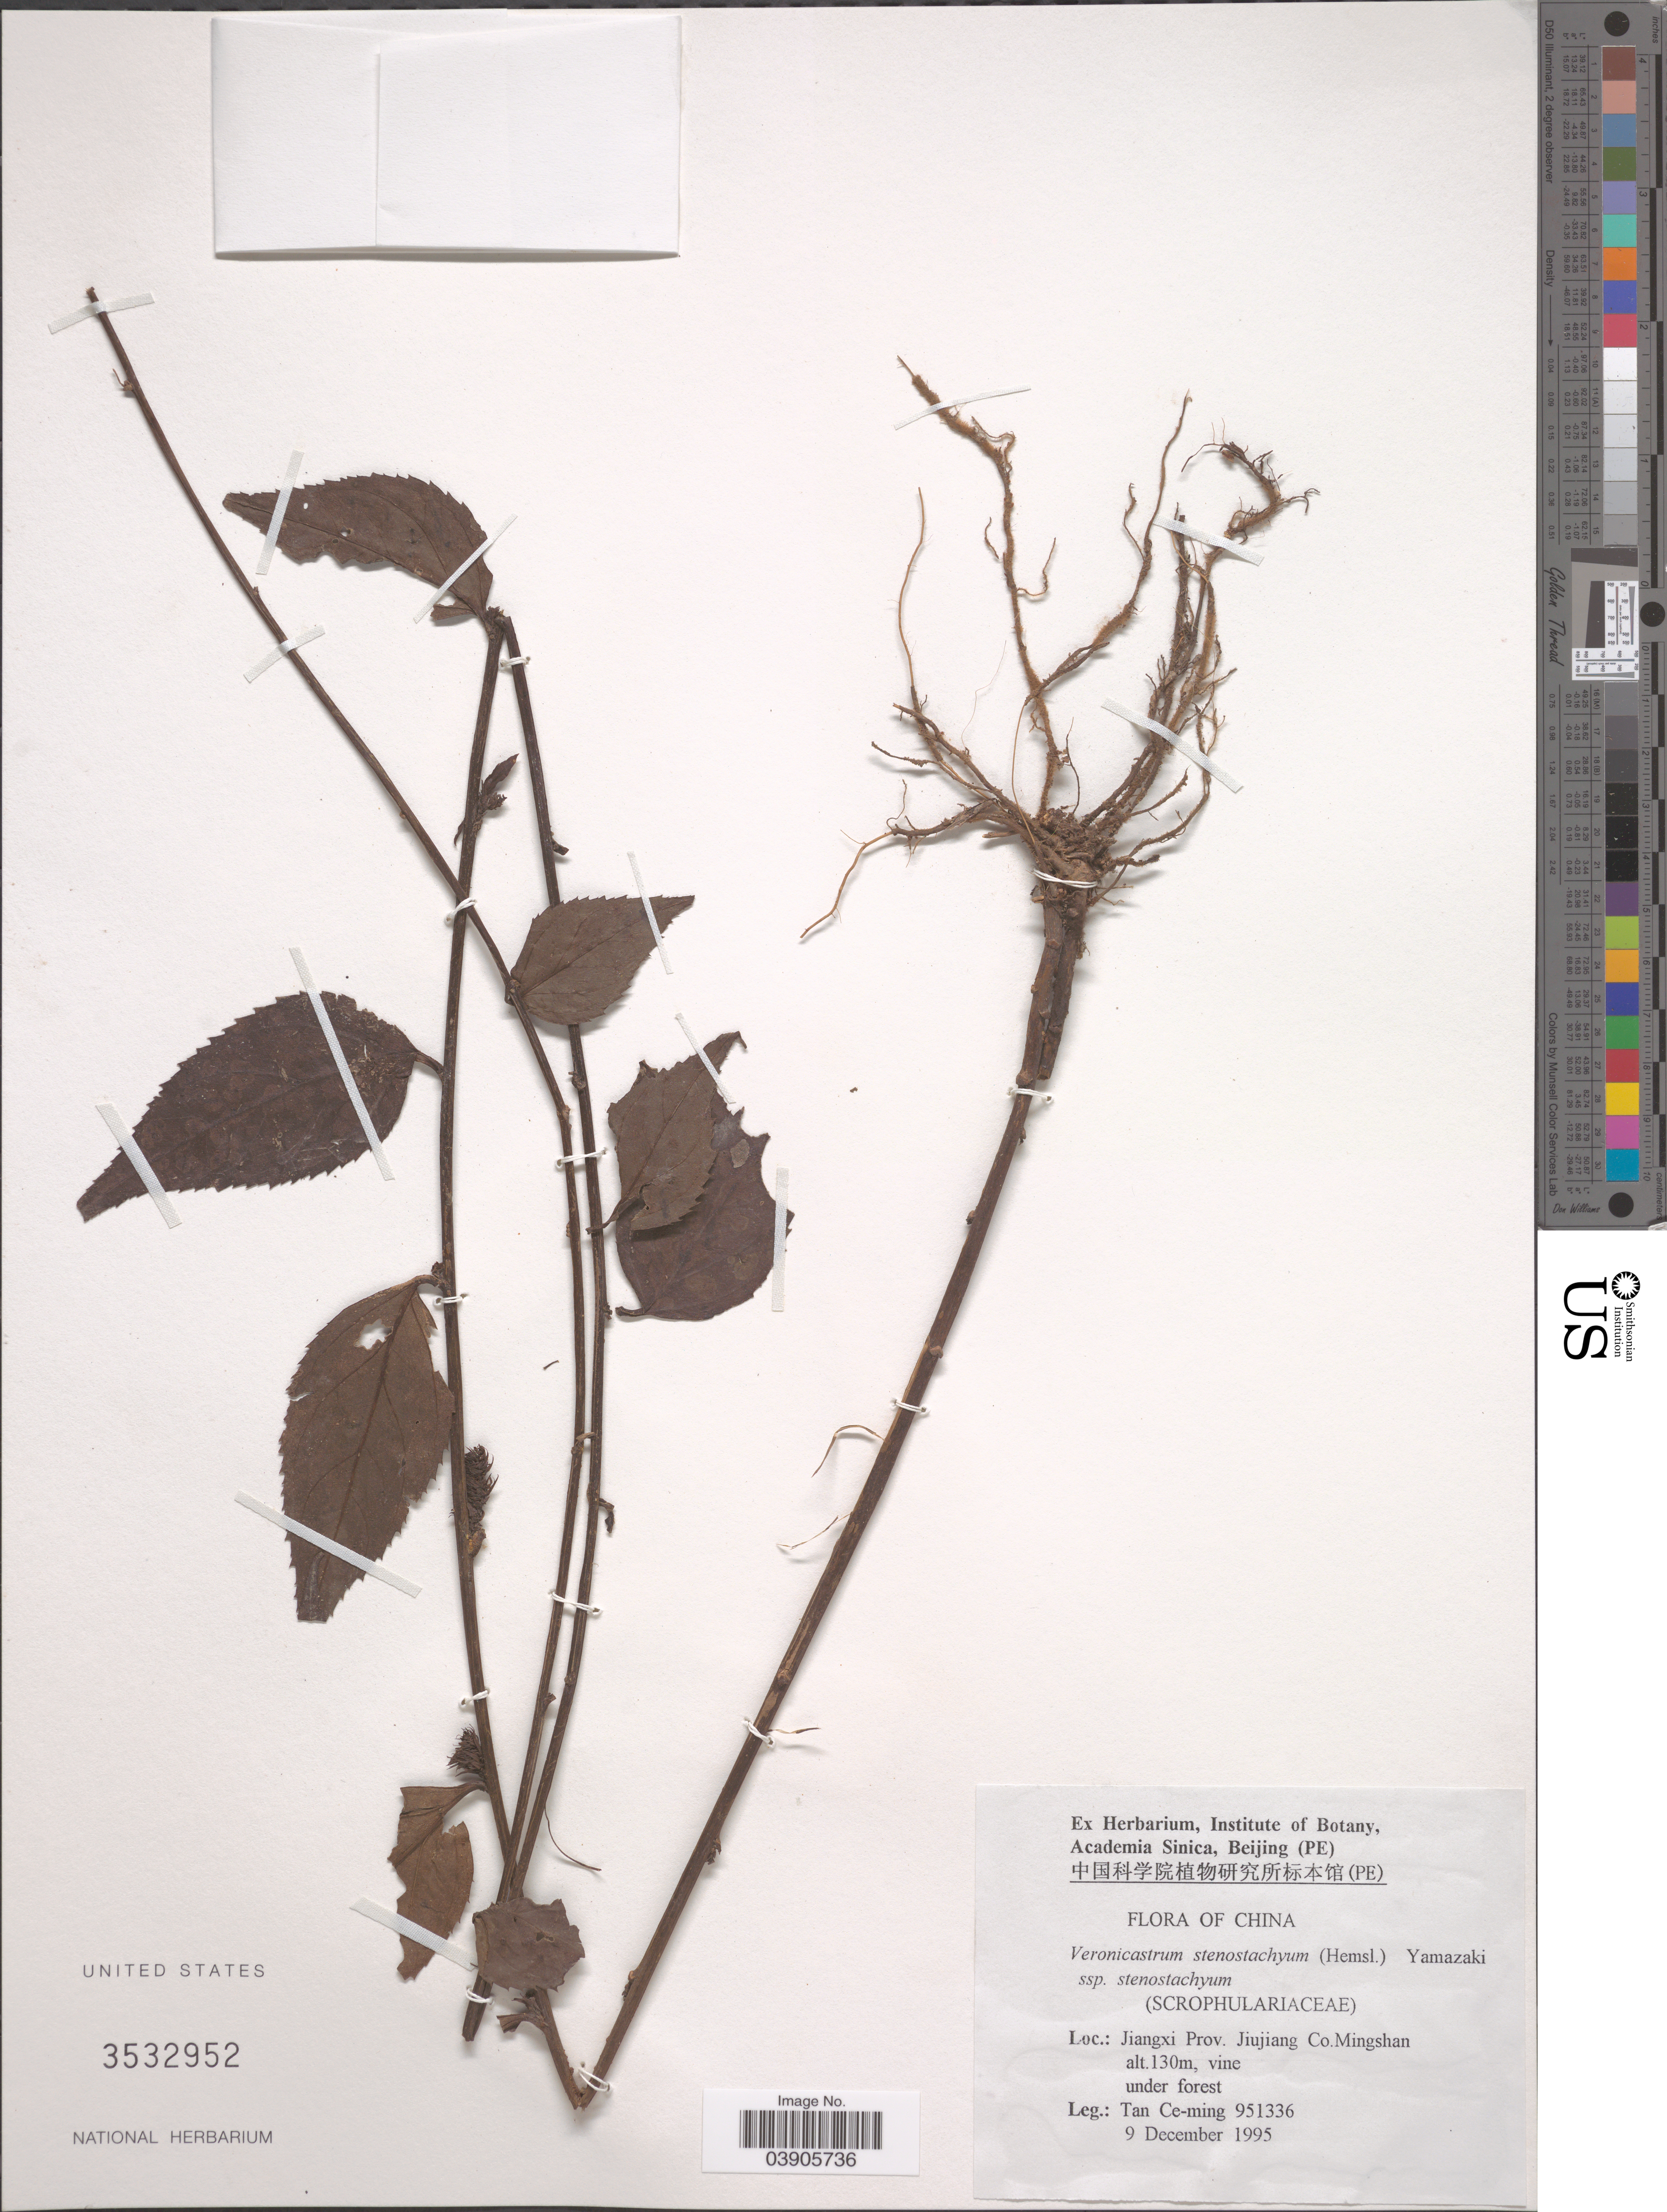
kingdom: Plantae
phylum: Tracheophyta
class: Magnoliopsida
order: Lamiales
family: Plantaginaceae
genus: Veronicastrum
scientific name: Veronicastrum stenostachyum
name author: (Hemsl.) T. Yamaz.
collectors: T. Ce-ming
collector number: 951336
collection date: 1995-12-09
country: China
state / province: Jiangxi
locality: Jiujiang Co. Mingshan.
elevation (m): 130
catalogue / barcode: US 3532952